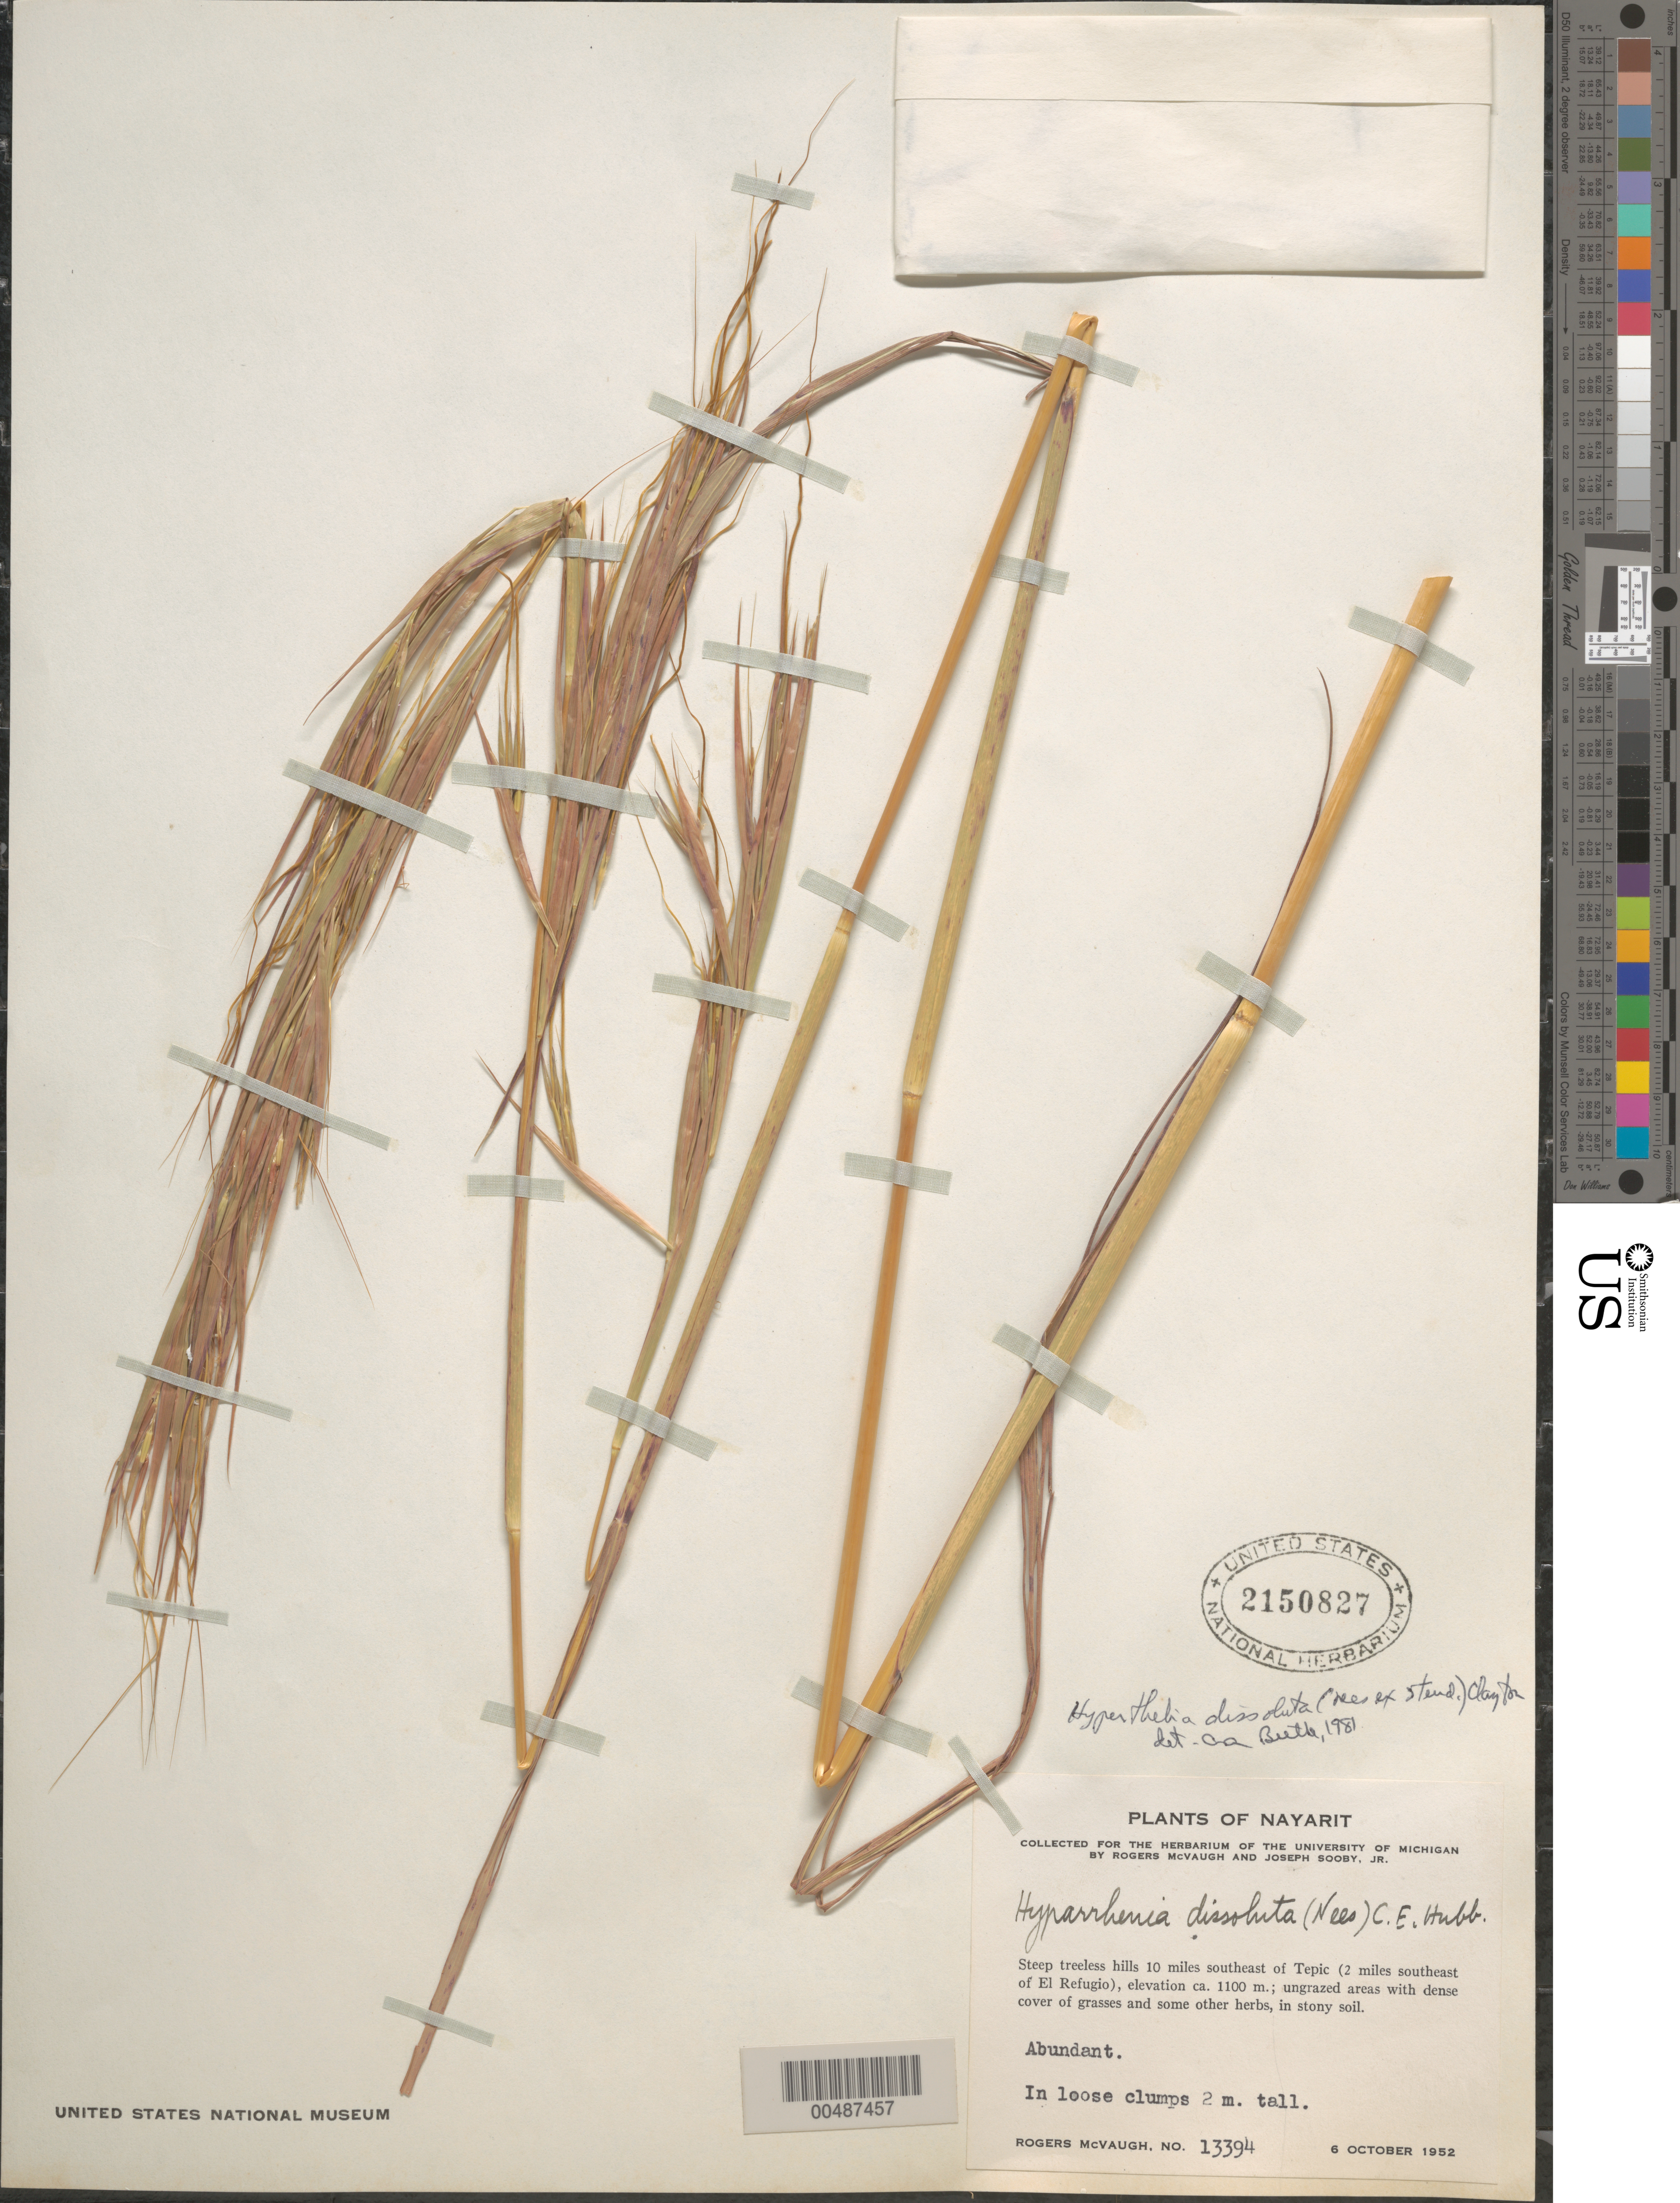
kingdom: Plantae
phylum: Tracheophyta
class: Liliopsida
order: Poales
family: Poaceae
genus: Hyperthelia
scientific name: Hyperthelia dissoluta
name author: (Nees ex Steud.) Clayton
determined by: Beetle, Alan A.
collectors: R. McVaugh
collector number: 13394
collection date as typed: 6 Oct 1952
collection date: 1952-10-06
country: Mexico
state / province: Nayarit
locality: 10 mi SE of Tepic (2 mi SE of El Refugio)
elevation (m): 1100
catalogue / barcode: US 2150827